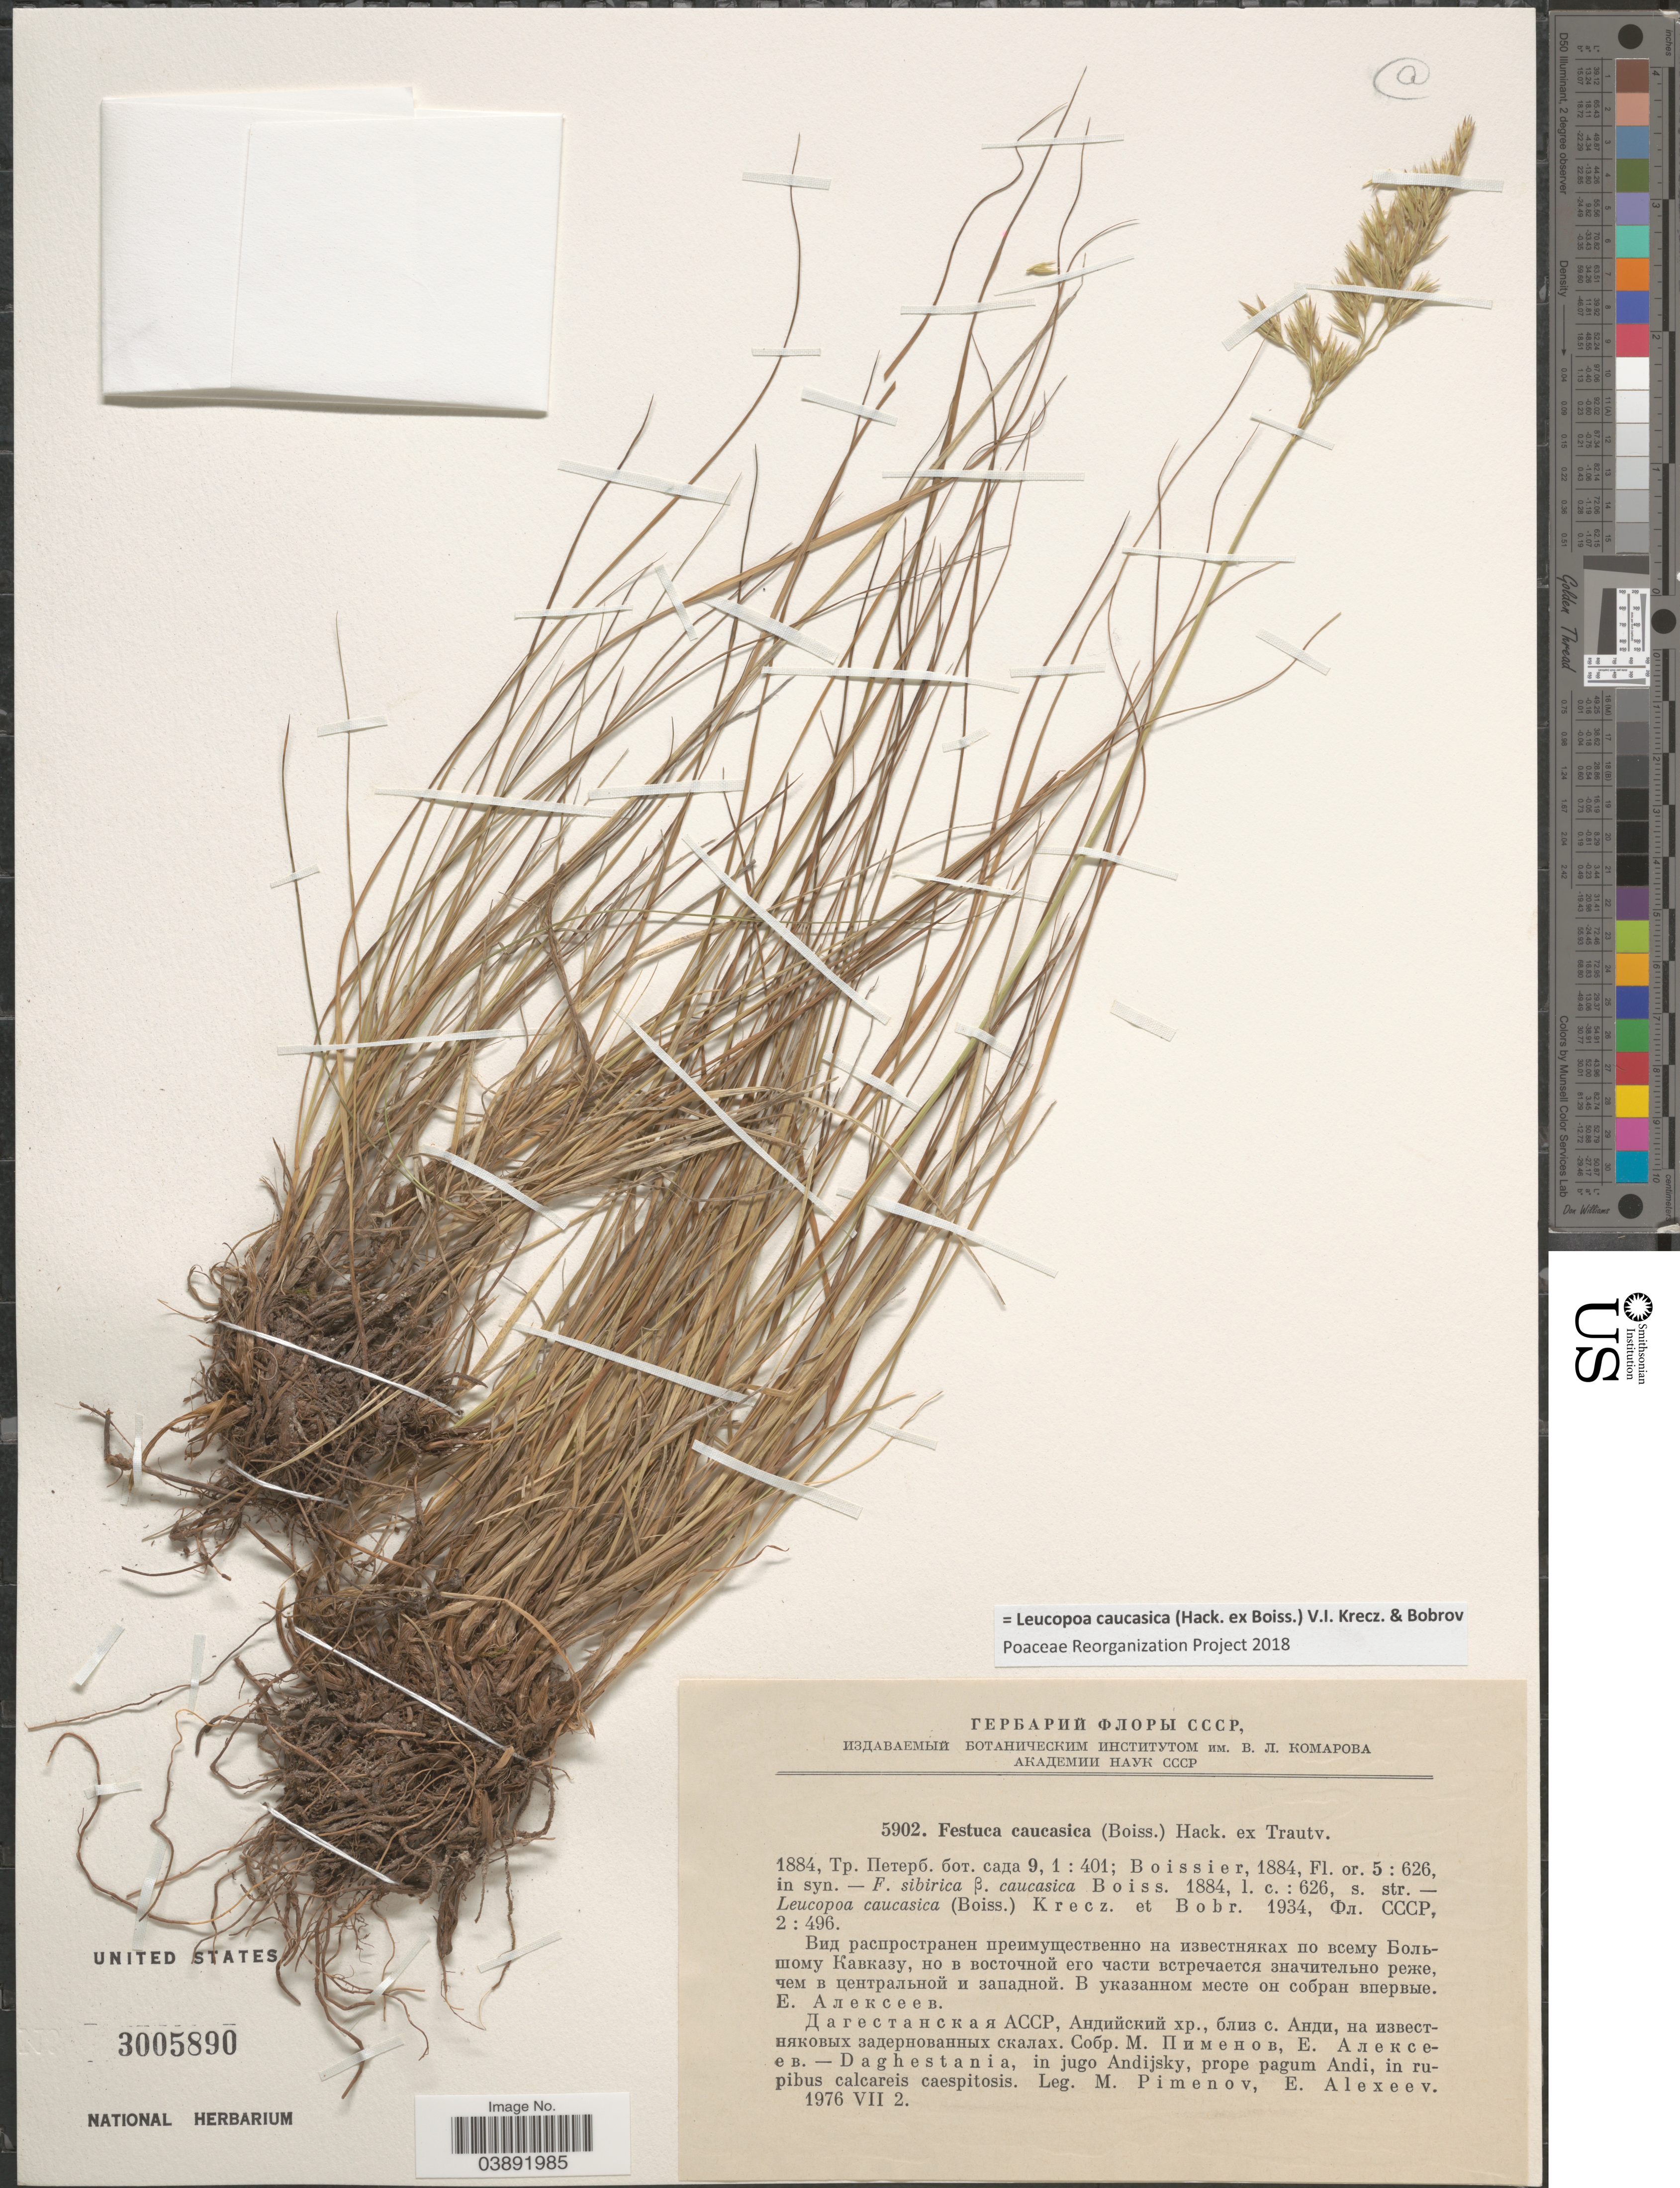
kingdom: Plantae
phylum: Tracheophyta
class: Liliopsida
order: Poales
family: Poaceae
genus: Leucopoa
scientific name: Leucopoa caucasica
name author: (Hack. ex Boiss.) V.I. Krecz. & Bobrov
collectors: M. Pimenov & E. B. Alexeev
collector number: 5902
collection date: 1976-07-02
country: Russian Federation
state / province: Dagestan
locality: Daghestania, in jugo Andijsky, prope pagum Andi, in rupibus calcareis caespitosis.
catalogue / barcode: US 3005890